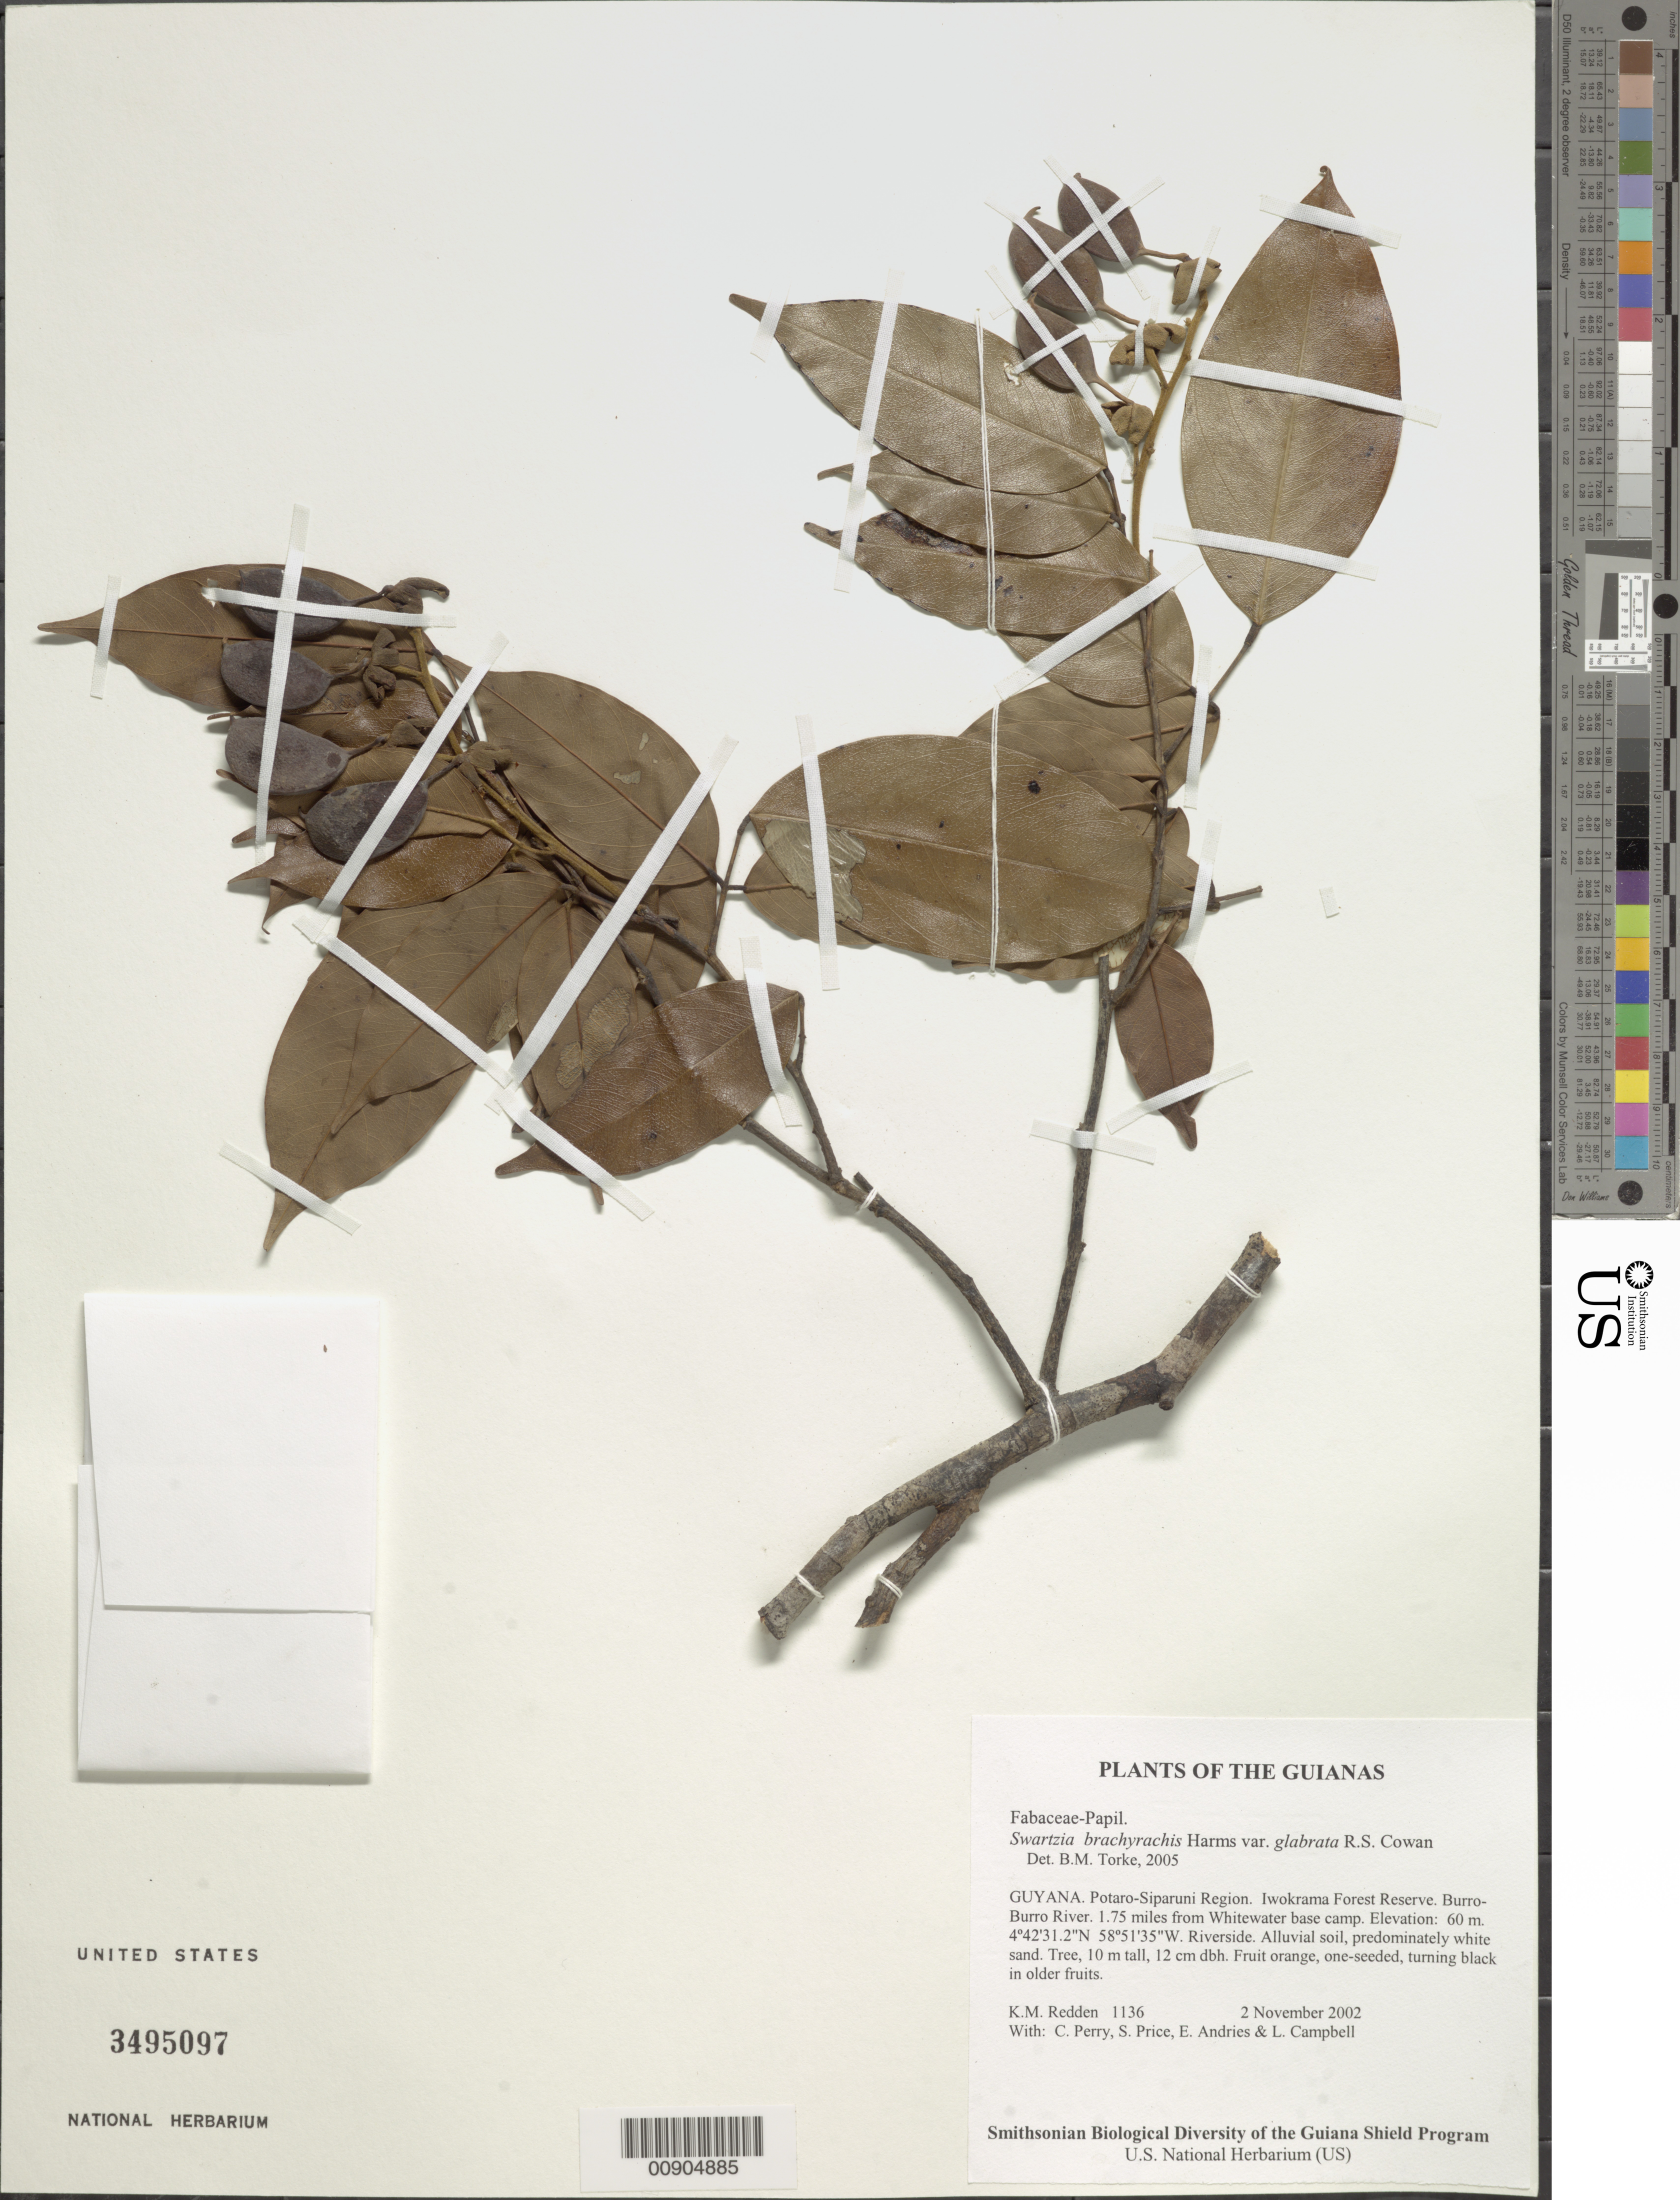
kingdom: Plantae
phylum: Tracheophyta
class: Magnoliopsida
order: Fabales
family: Fabaceae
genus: Swartzia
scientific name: Swartzia brachyrachis var. glabrata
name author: R.S. Cowan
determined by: Torke, B. M., (MO)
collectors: K. M. Redden, C. Perry, S. Price, E. Andries & L. Campbell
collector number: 1136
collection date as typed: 2 November 2002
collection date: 2002-11-02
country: Guyana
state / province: Potaro-Siparuni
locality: Iwokrama Forest Reserve. Burro-Burro River. 1.75 miles from Whitewater base camp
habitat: Riverside. Alluvial soil, predominately white sand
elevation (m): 60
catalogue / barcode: US 3495097